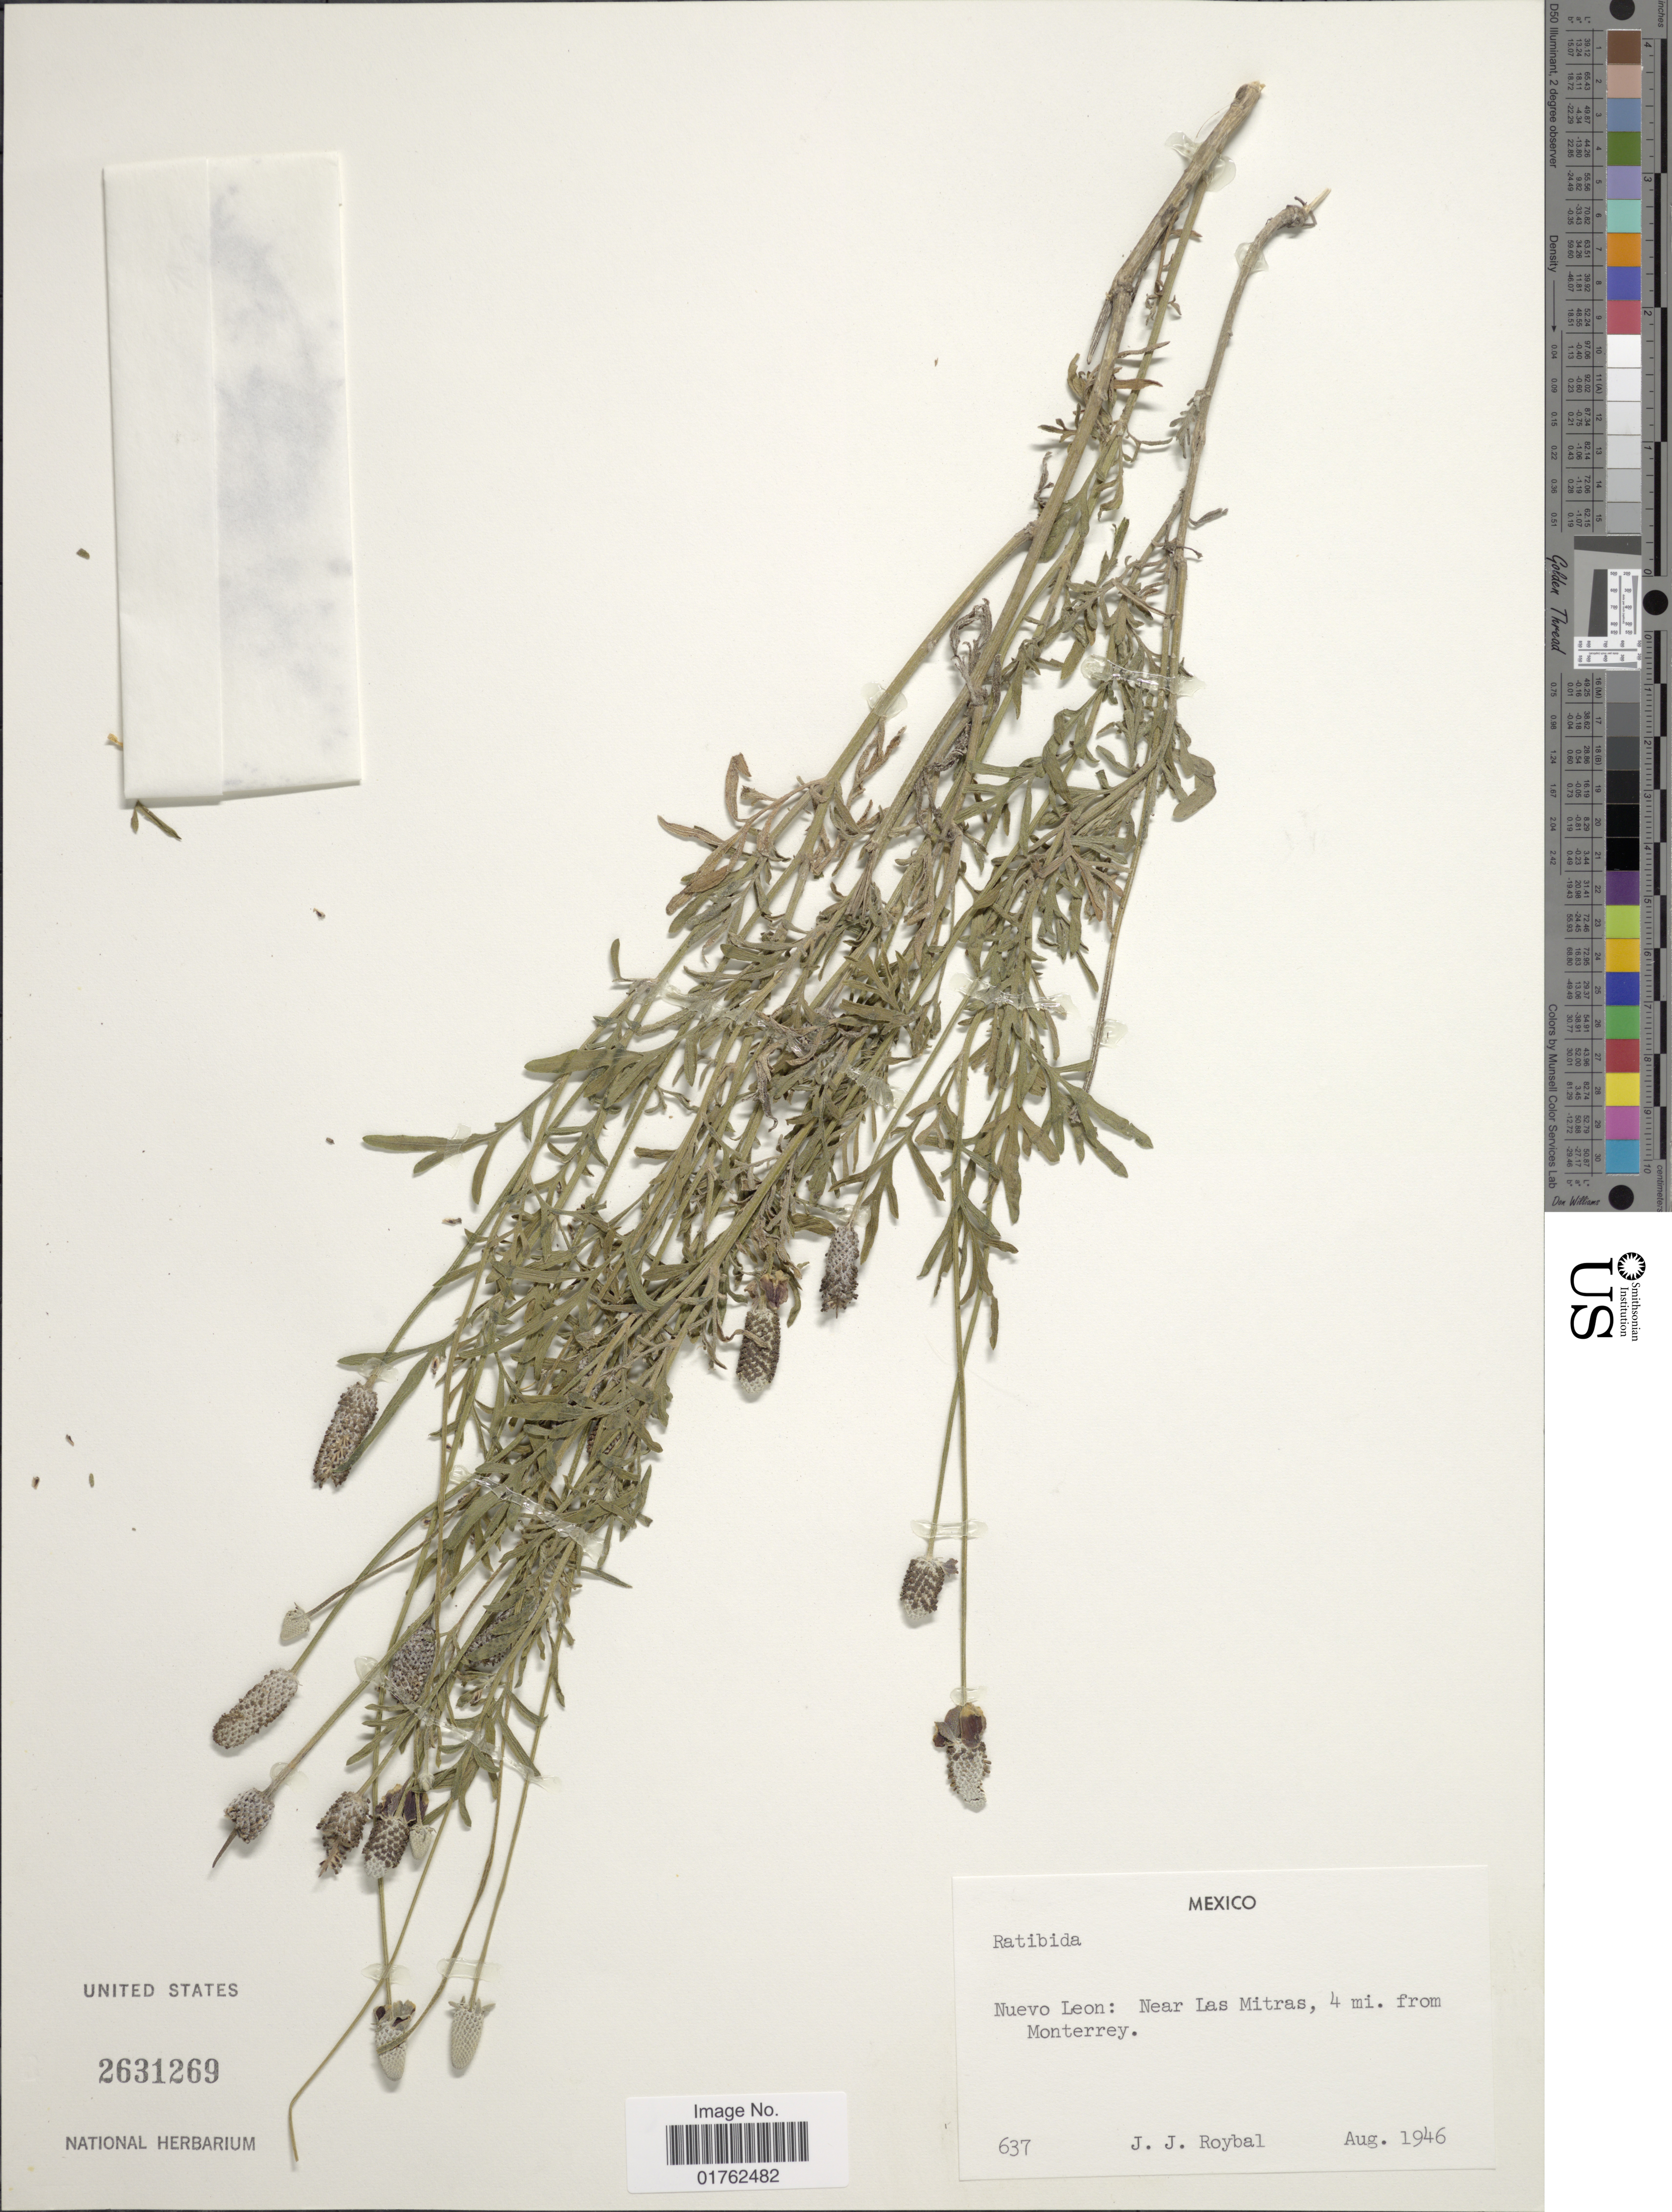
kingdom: Plantae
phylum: Tracheophyta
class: Magnoliopsida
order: Asterales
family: Asteraceae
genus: Ratibida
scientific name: Ratibida sp.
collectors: J. J. Roybal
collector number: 637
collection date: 1946-08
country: Mexico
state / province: Nuevo León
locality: Near Las Mitras, 4 mi. from Monterrey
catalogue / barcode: US 2631269